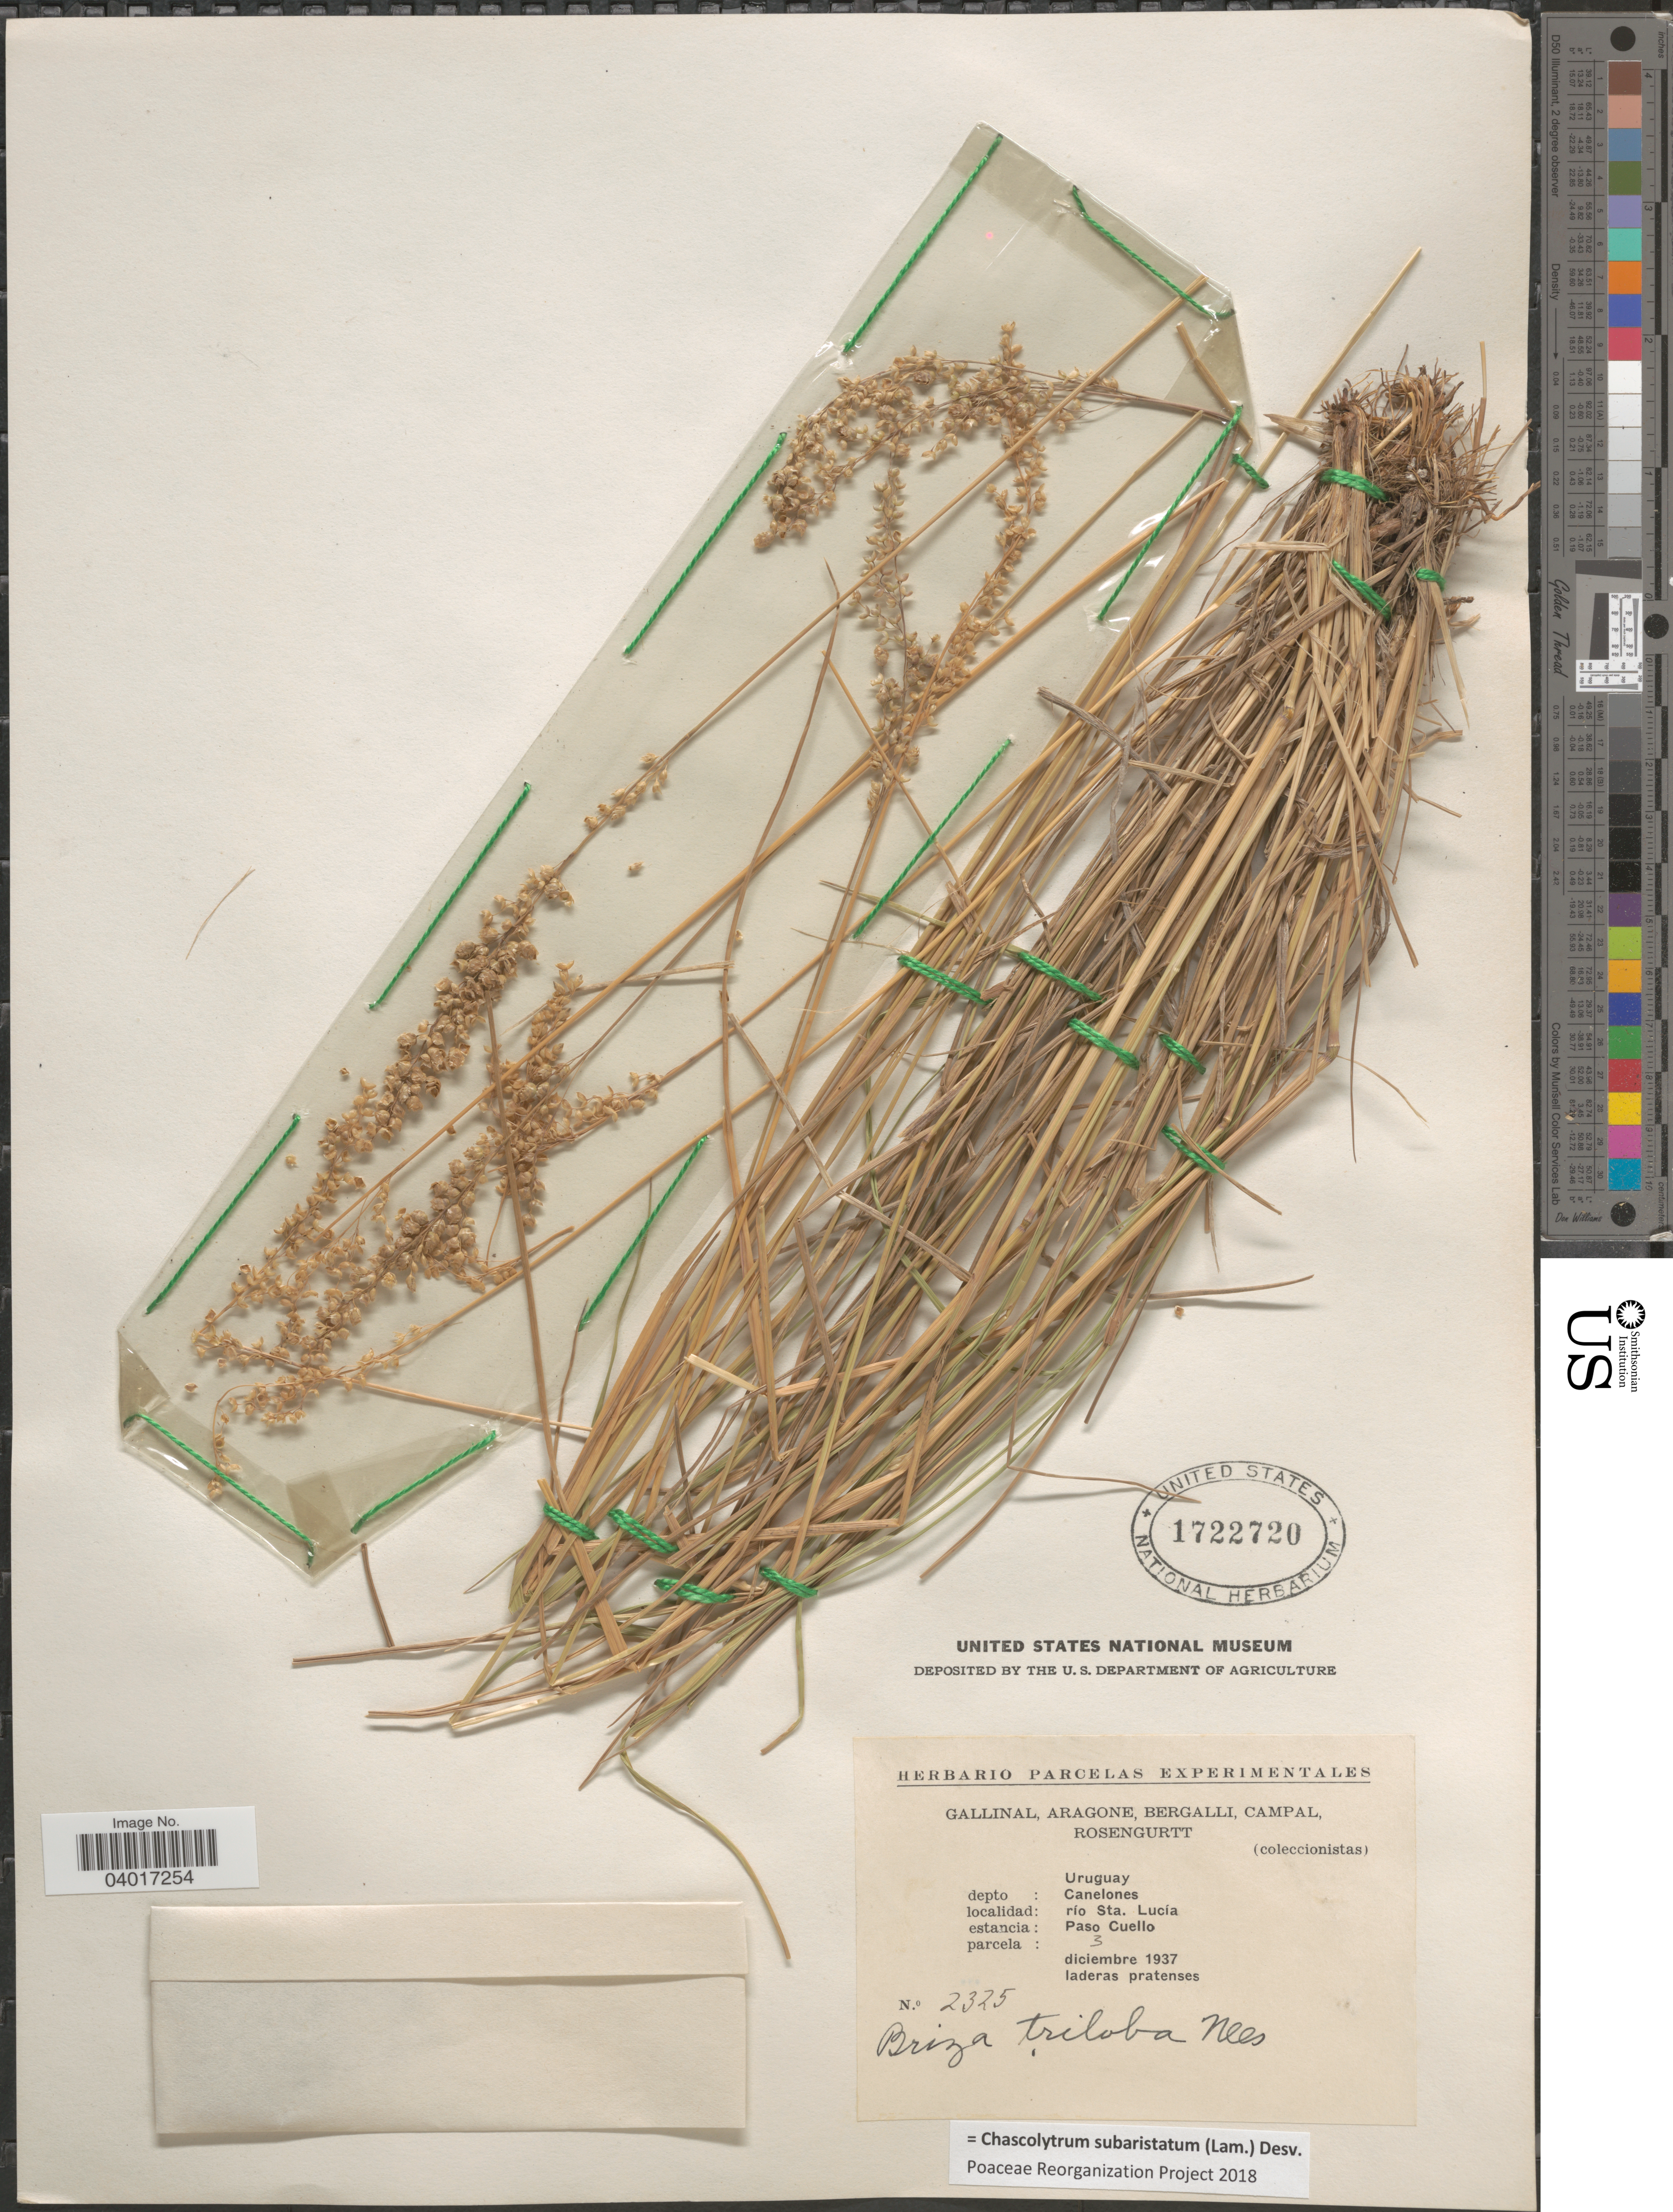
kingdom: Plantae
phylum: Tracheophyta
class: Liliopsida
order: Poales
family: Poaceae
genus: Chascolytrum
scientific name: Chascolytrum subaristatum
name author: (Lam.) Desv.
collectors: -. Gallinal, -- Aragone, -- Bergalli, -- Campal & Rosengurtt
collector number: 2325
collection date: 1937-12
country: Uruguay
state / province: Canelones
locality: Depto: Canelones. Río Sta. Lucia. Estancia: Paso Cuello. Parcela: 3.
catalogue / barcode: US 1722720